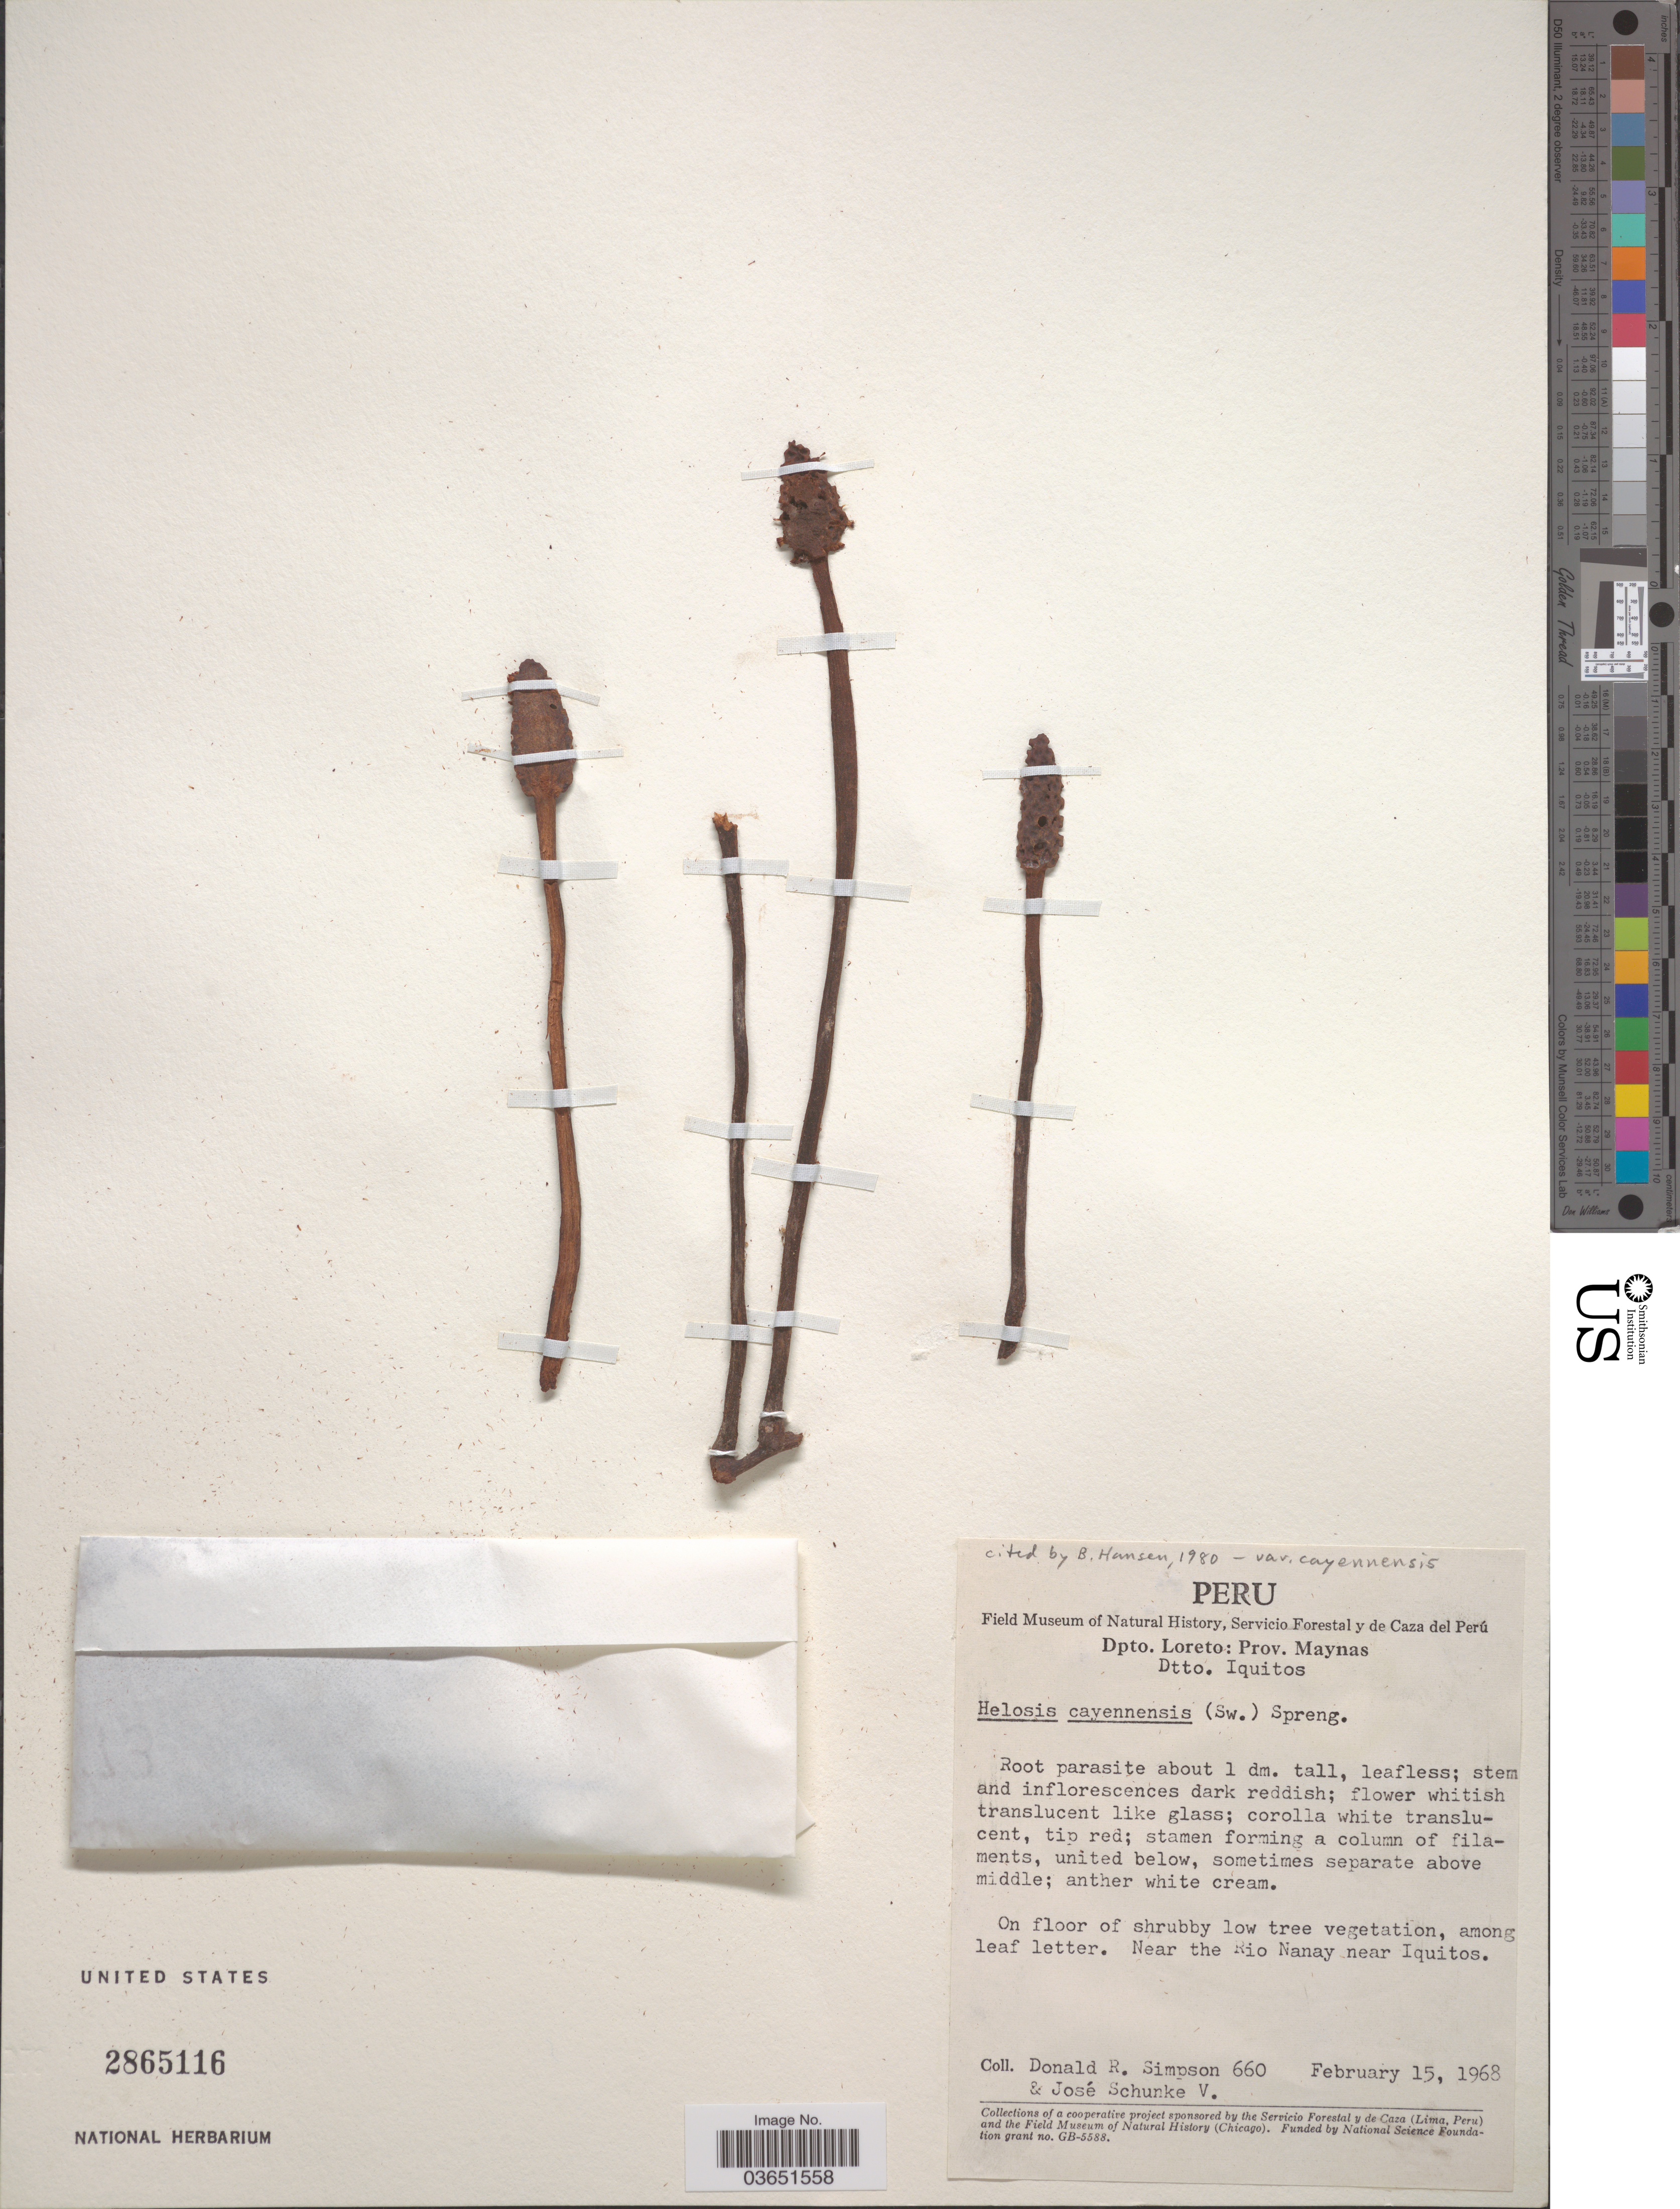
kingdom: Plantae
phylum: Tracheophyta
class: Magnoliopsida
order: Santalales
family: Balanophoraceae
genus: Helosis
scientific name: Helosis cayennensis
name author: (Sw.) Spreng.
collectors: D. R. Simpson & J. Schunke Vigo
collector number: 660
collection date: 1968-02-15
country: Peru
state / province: Loreto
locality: Dpto. Loreto: Prov. Maynas. Dtto. Iquitos. Near the Rio Nanay near Iquitos.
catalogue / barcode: US 2865116